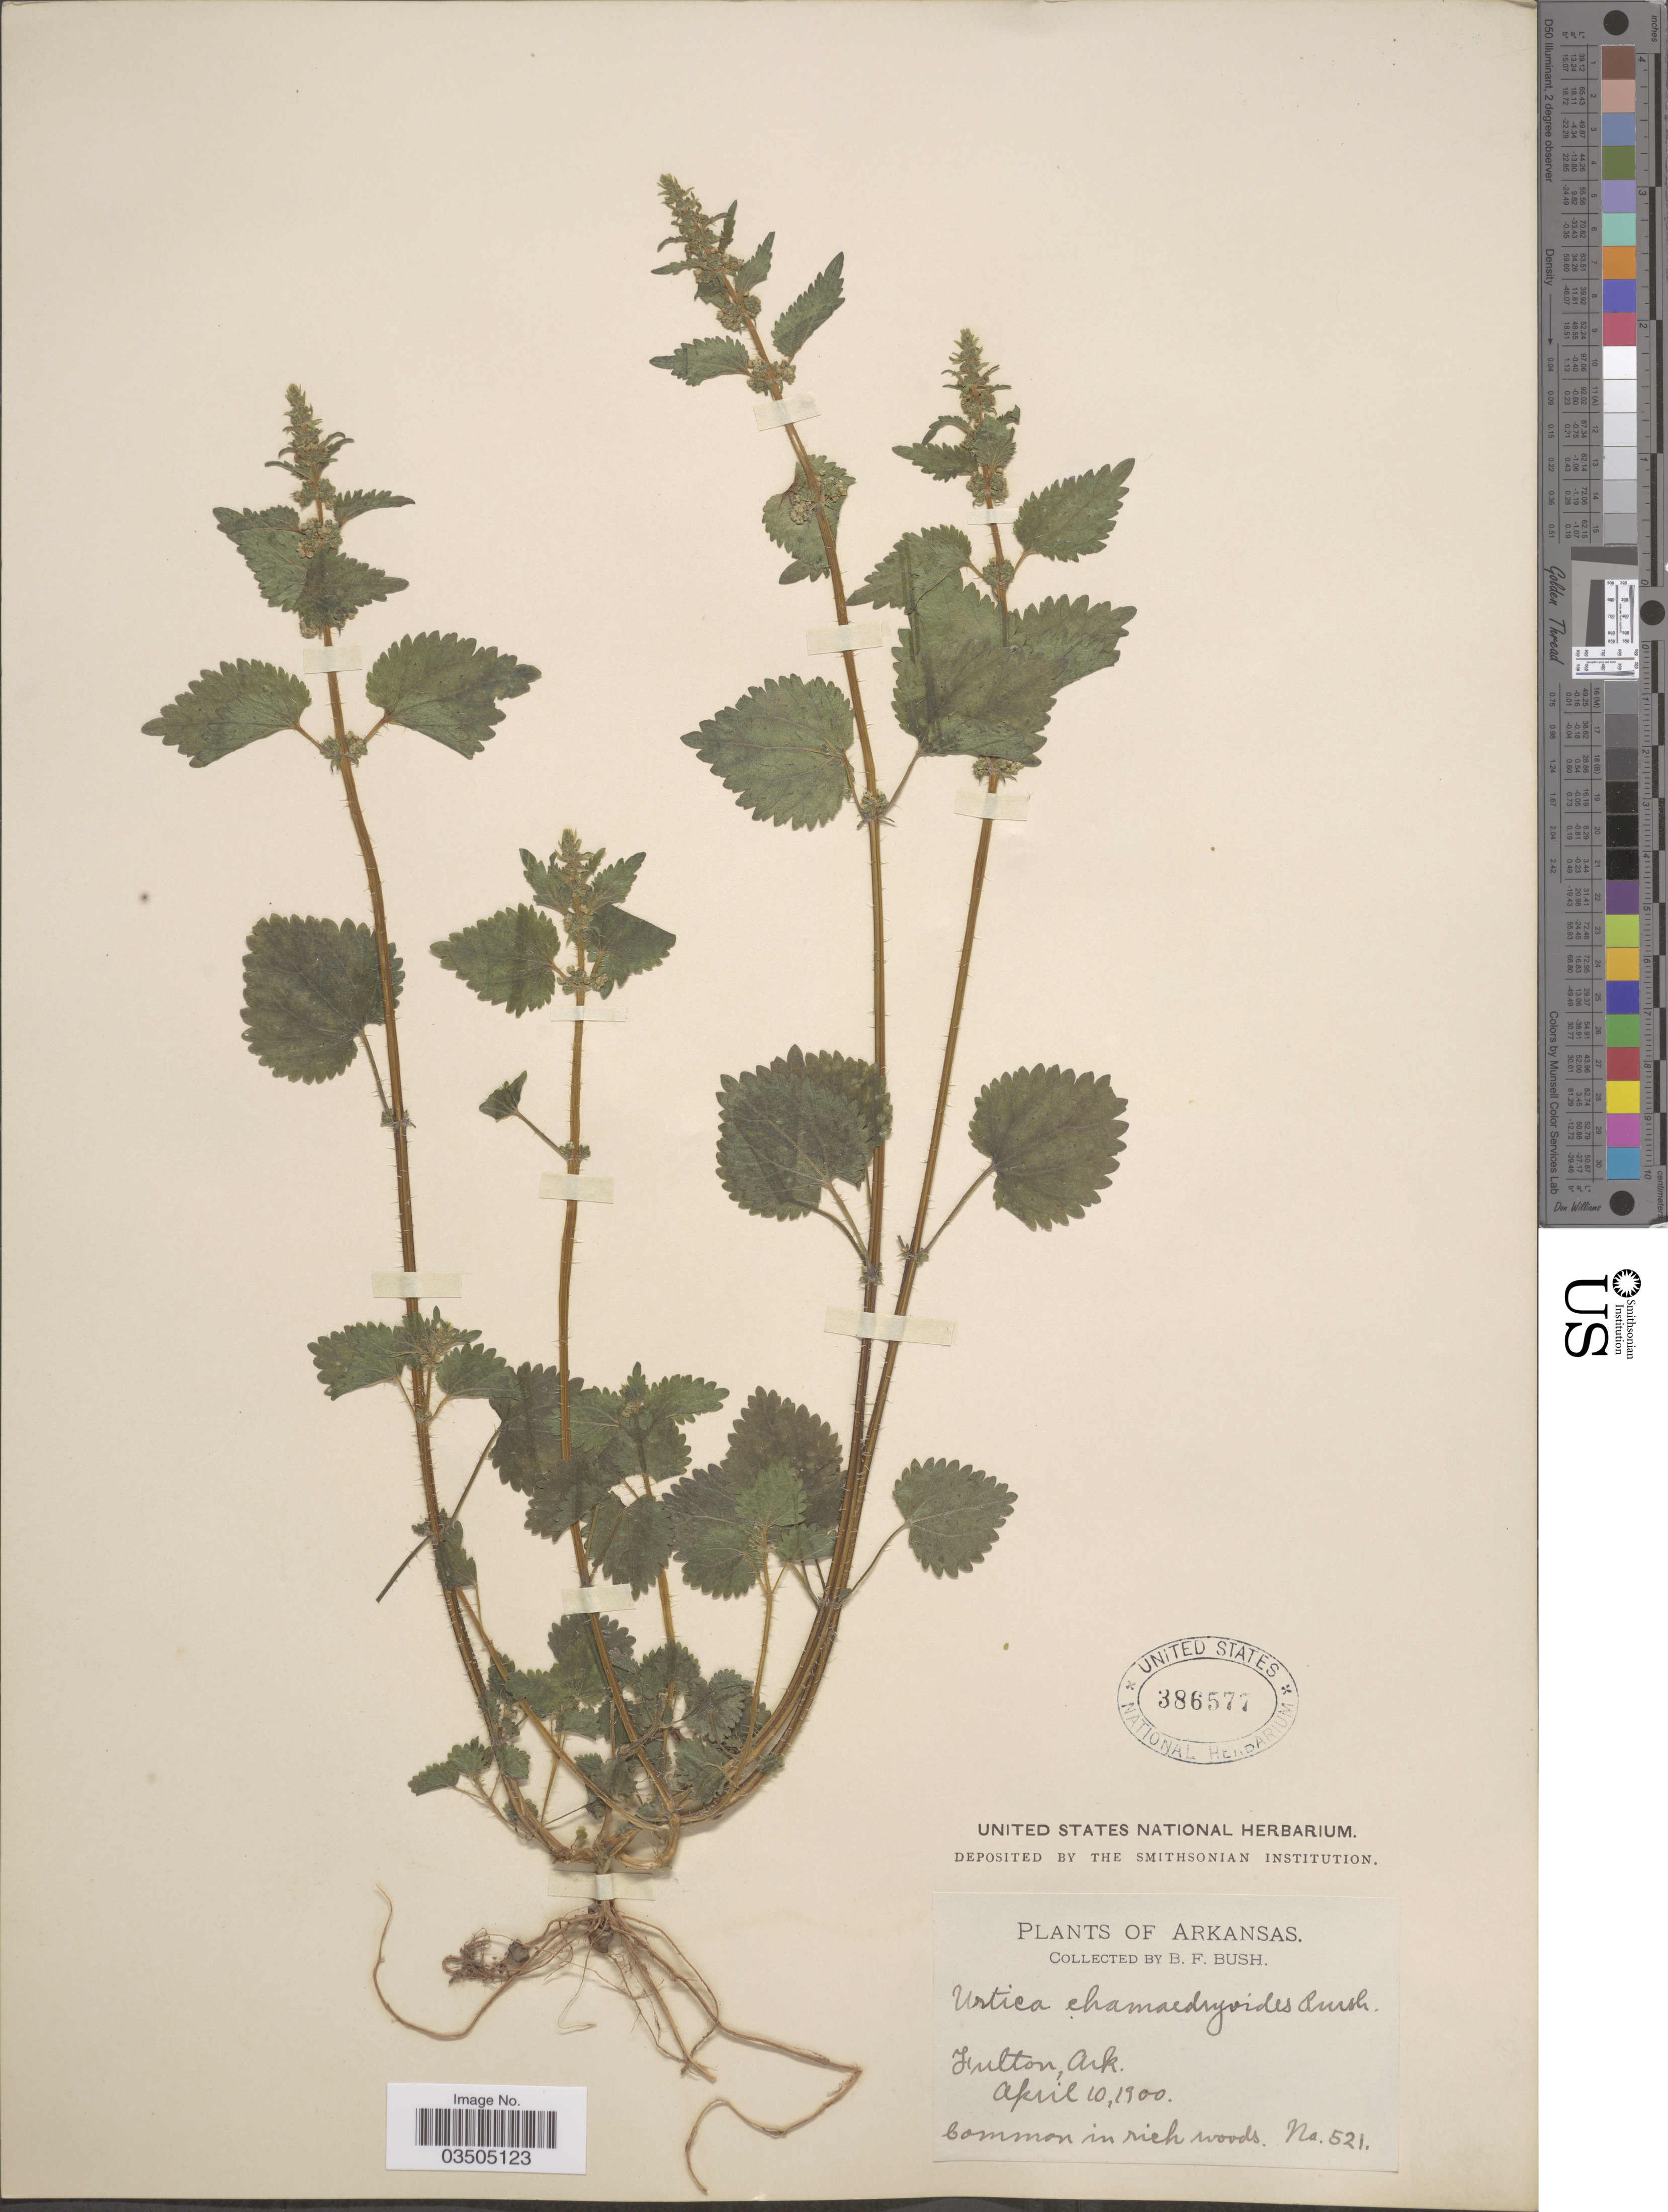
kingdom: Plantae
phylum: Tracheophyta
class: Magnoliopsida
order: Rosales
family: Urticaceae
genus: Urtica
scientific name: Urtica chamaedryoides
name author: Pursh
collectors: B. F. Bush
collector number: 521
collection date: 1900-04-10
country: United States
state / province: Arkansas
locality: Fulton.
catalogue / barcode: US 386577